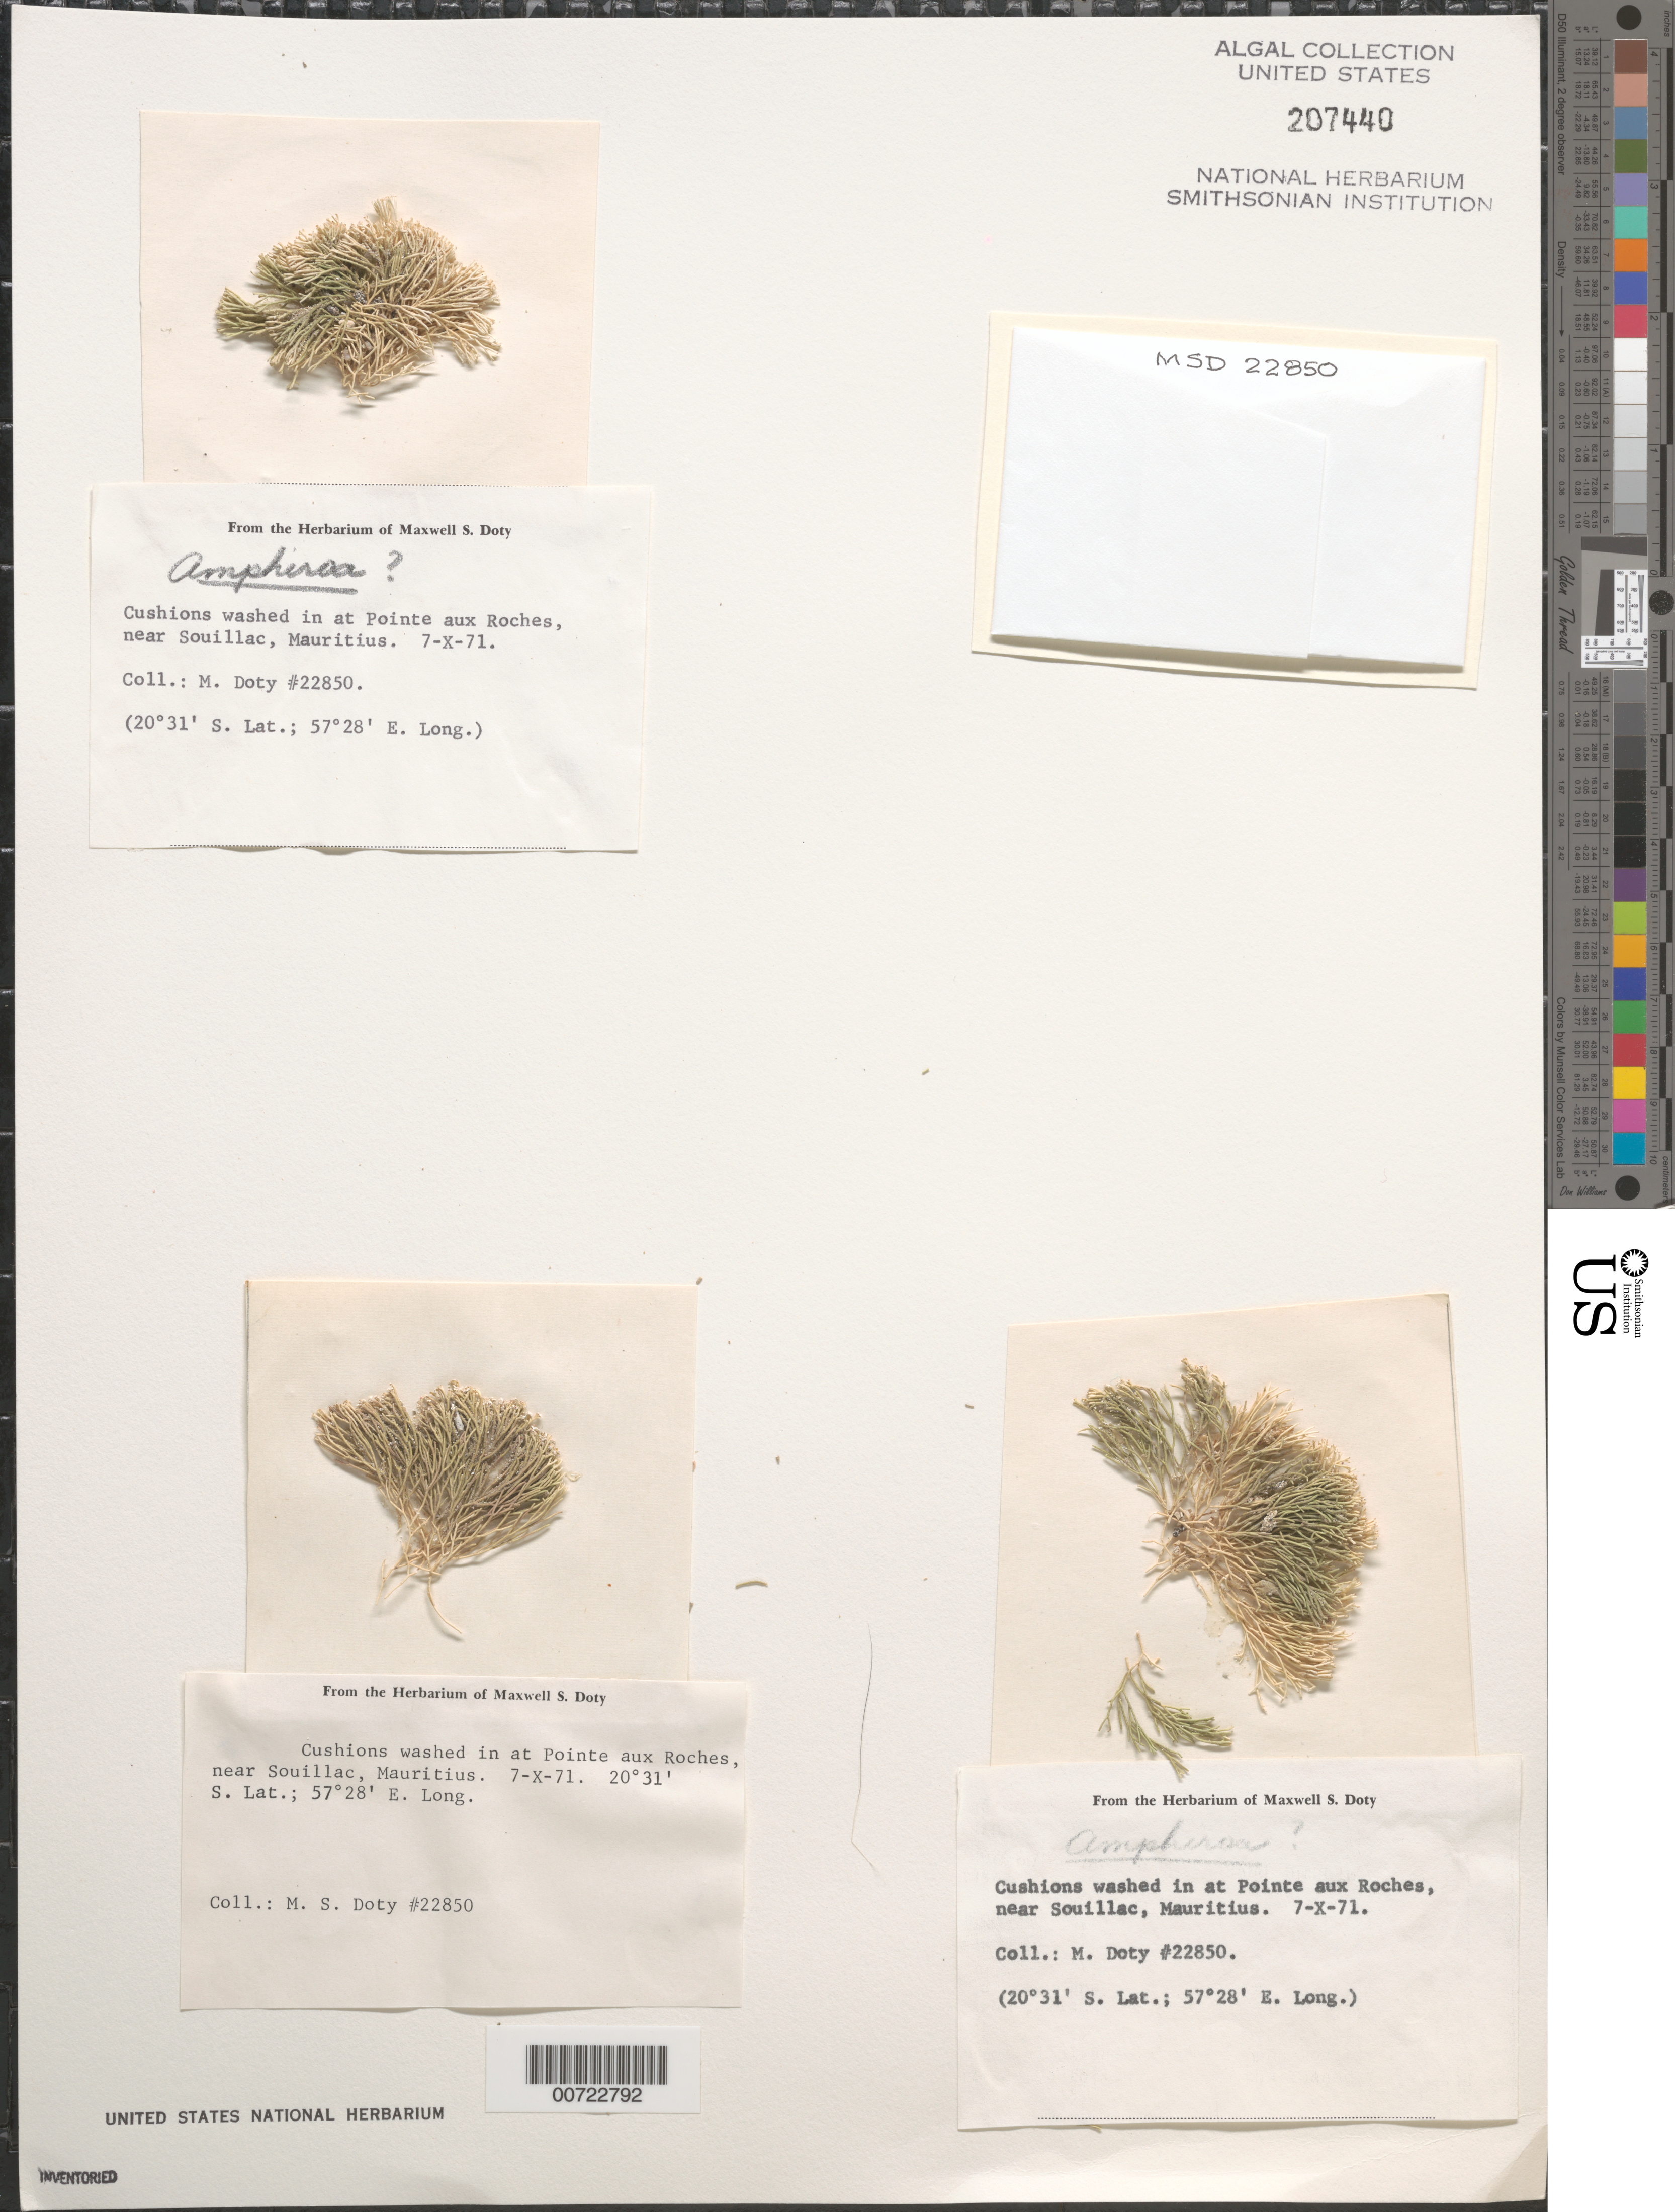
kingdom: Plantae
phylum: Rhodophyta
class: Florideophyceae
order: Corallinales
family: Lithophyllaceae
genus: Amphiroa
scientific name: Amphiroa sp.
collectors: M. S. Doty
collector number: MSD 22850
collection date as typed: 07 Oct 1971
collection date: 1971-10-07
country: Mauritius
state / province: Savanne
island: Mauritius Island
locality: Pointe aux Roches, near Souillac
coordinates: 20 31' S, 57 28' E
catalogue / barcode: US 207440